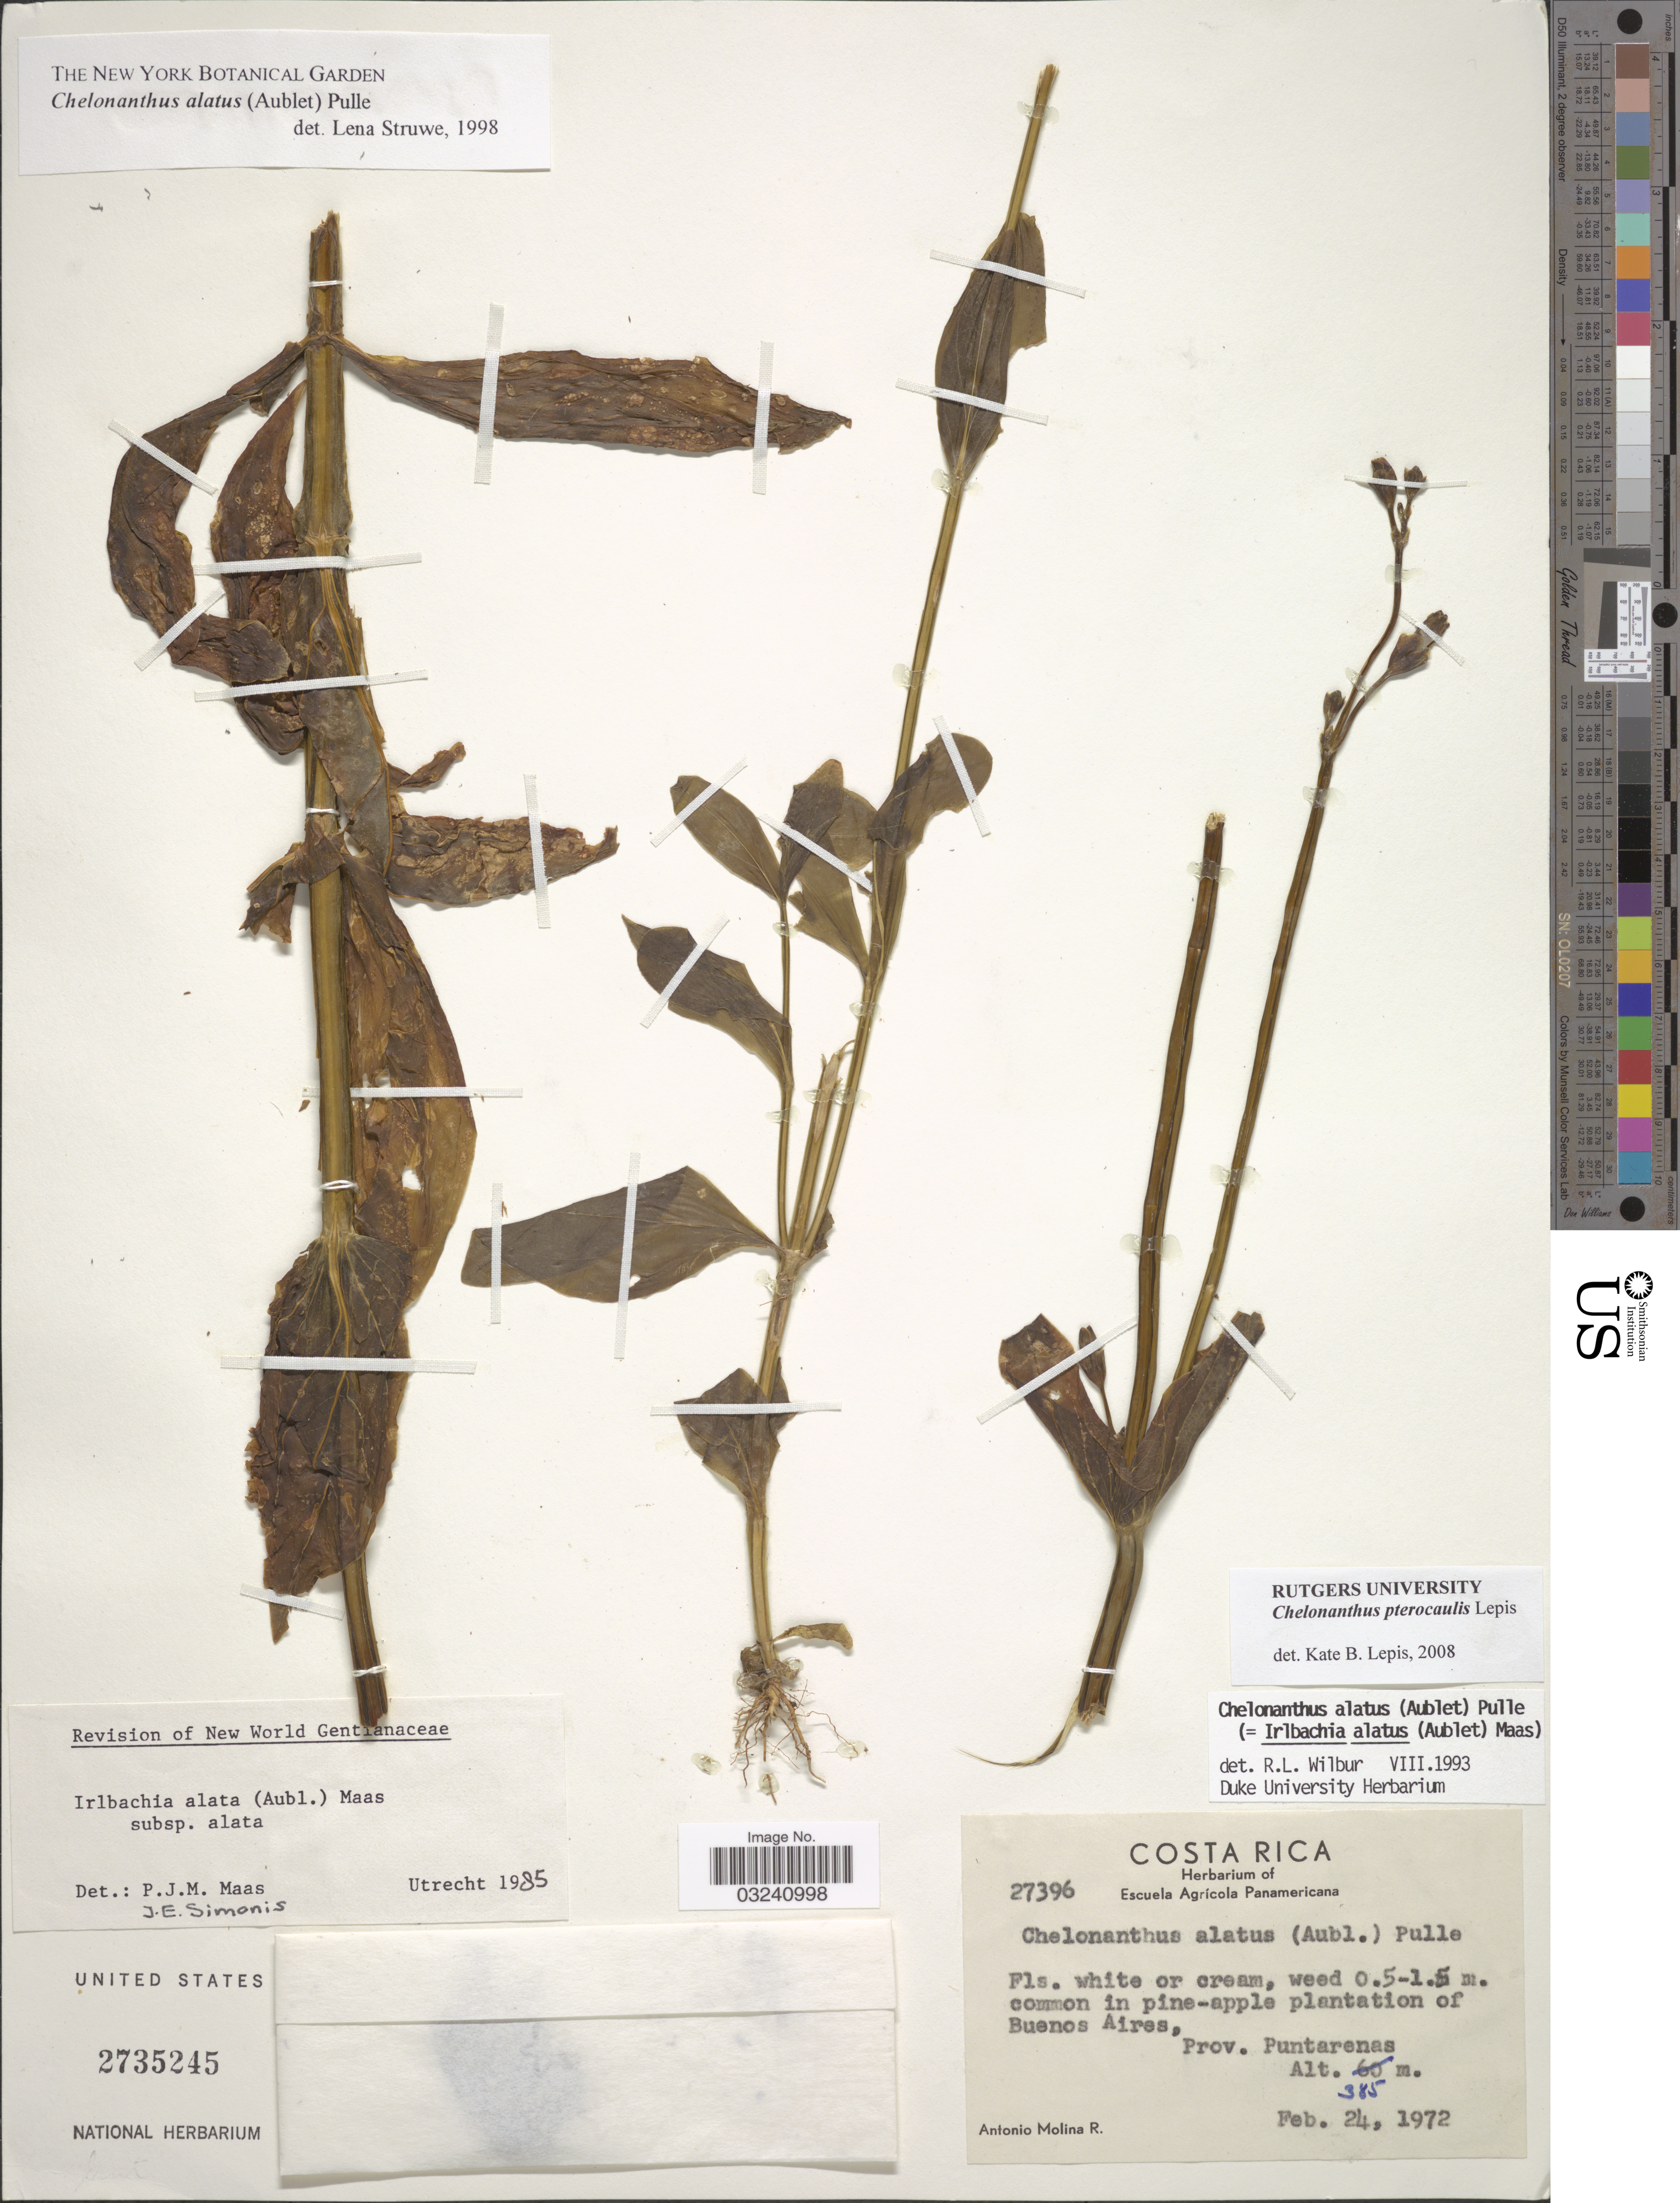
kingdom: Plantae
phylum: Tracheophyta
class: Magnoliopsida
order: Gentianales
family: Gentianaceae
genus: Chelonanthus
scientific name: Chelonanthus pterocaulis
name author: Lepis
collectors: A. Molina R.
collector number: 27396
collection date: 1972-02-24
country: Costa Rica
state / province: Puntarenas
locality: Pine-apple plantation of Buenos Aires.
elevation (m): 385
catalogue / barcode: US 2735245